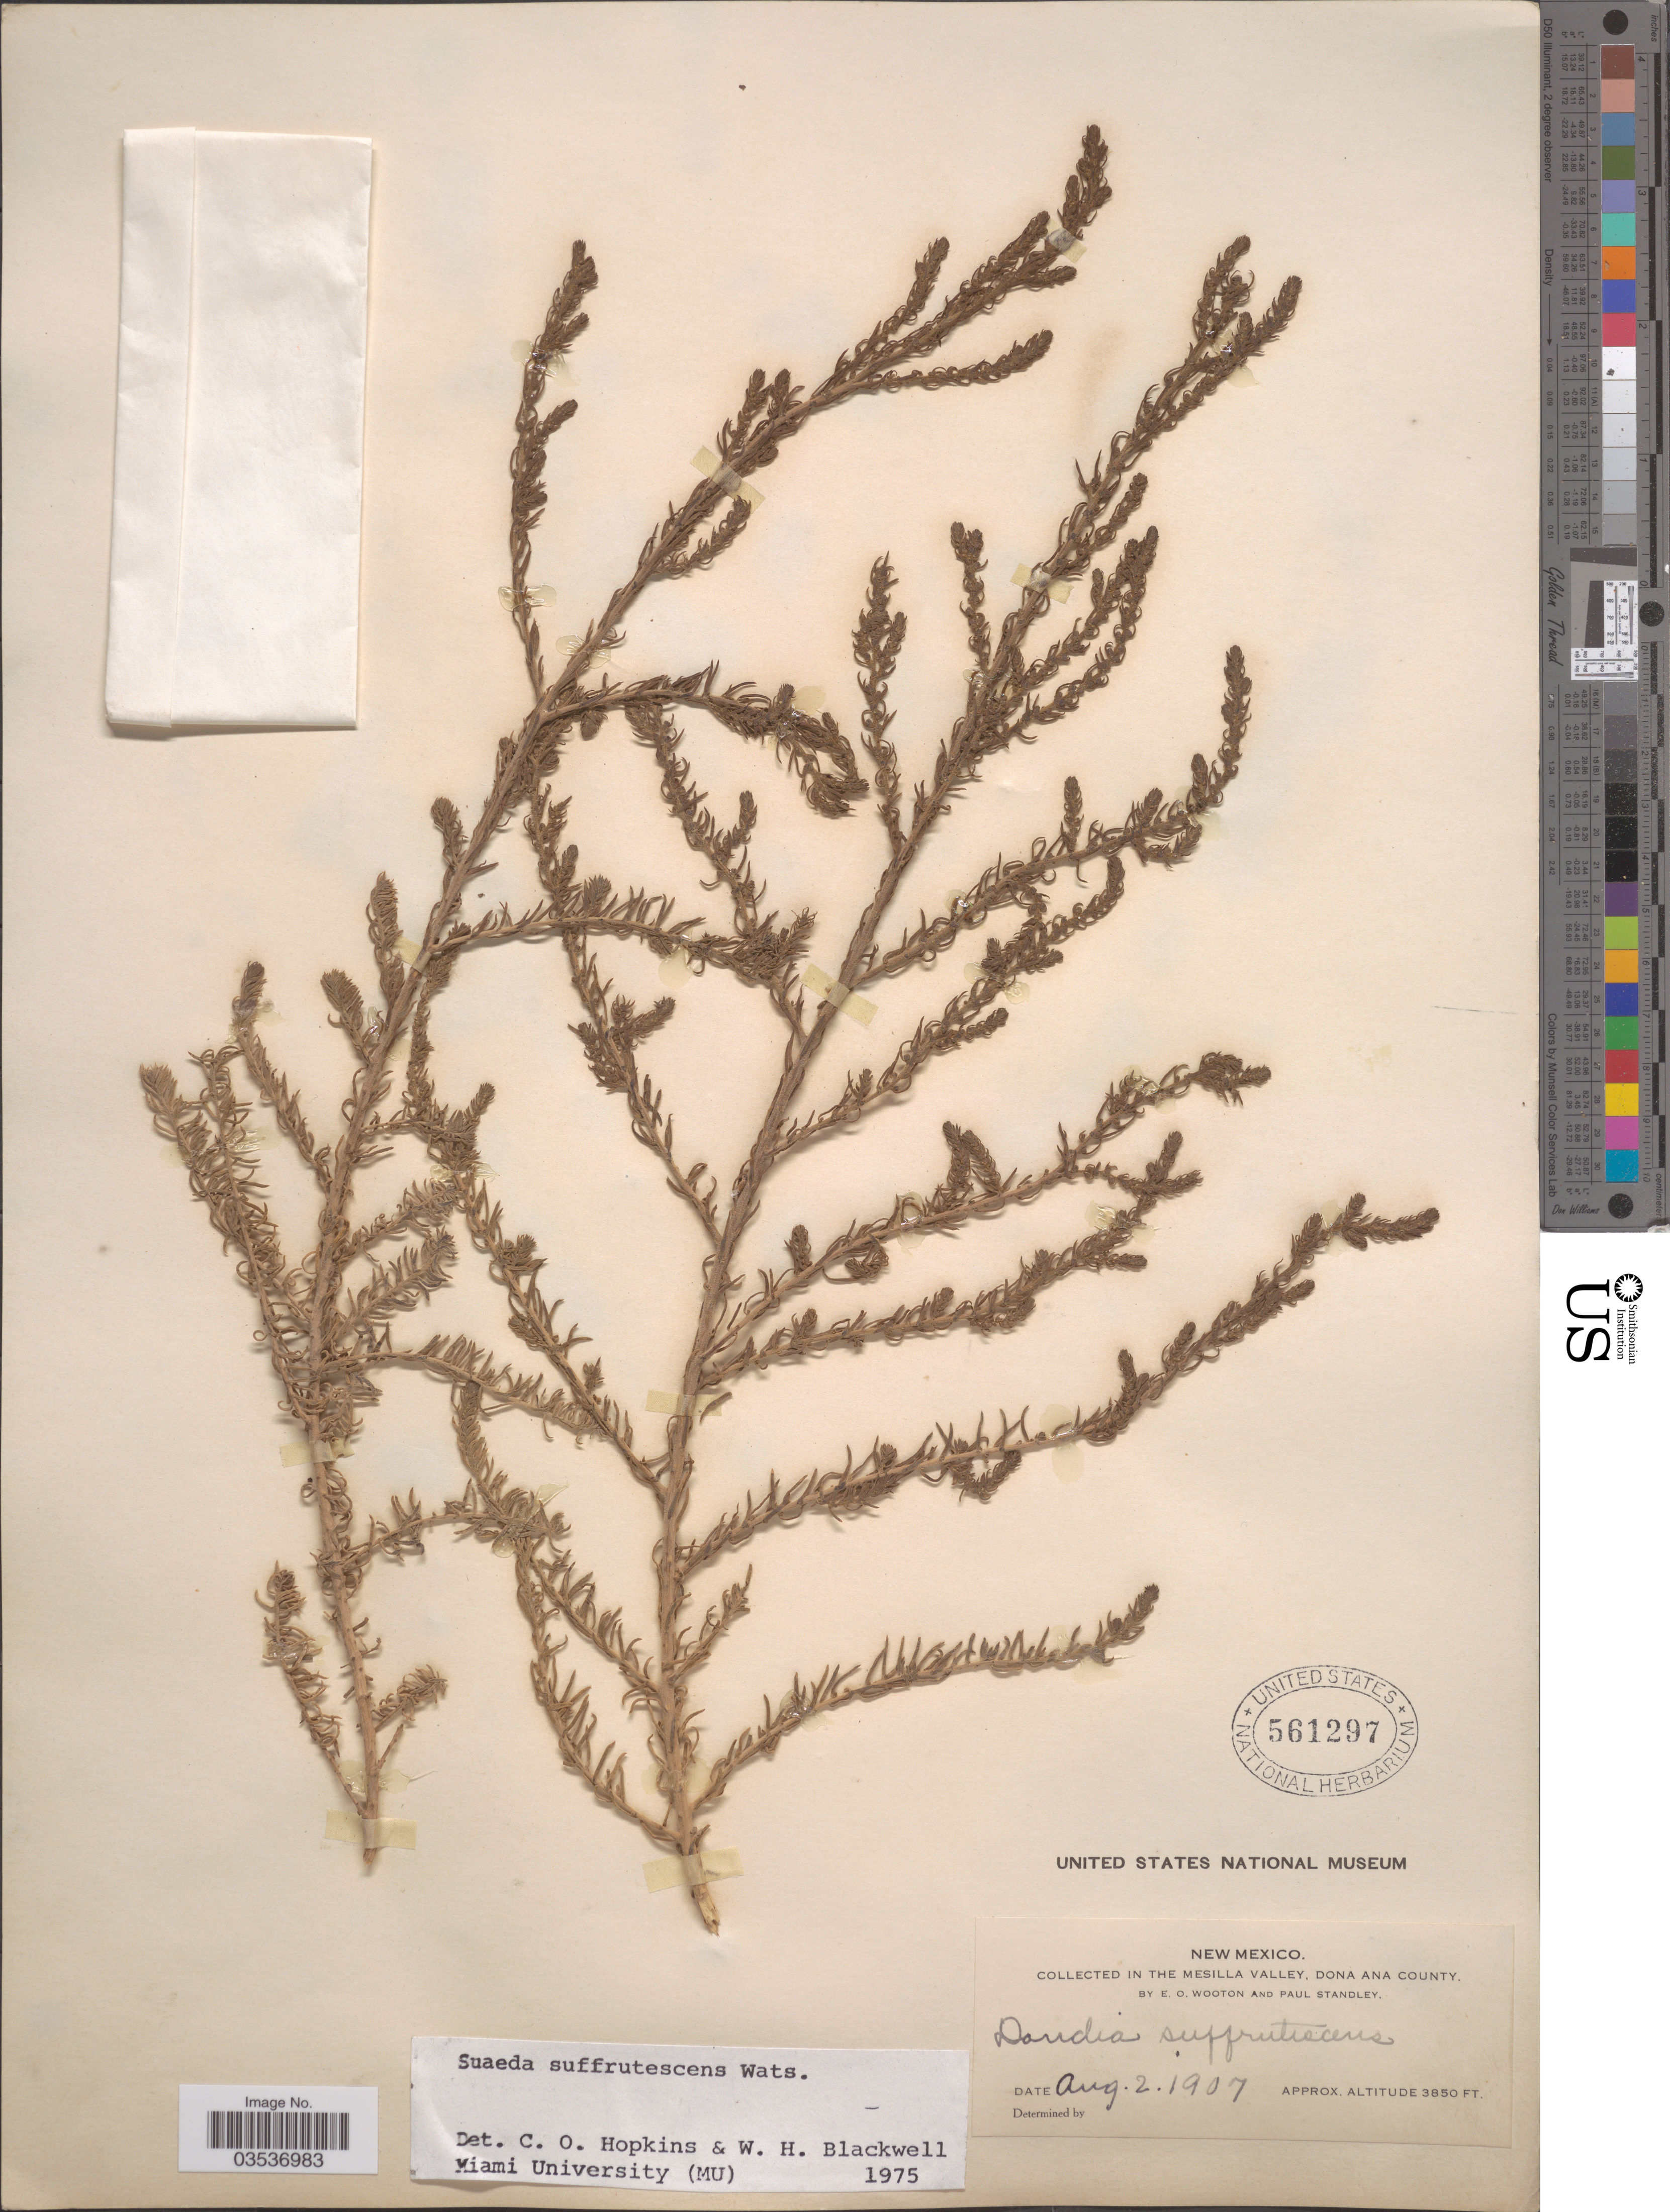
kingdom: Plantae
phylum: Tracheophyta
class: Magnoliopsida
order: Caryophyllales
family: Amaranthaceae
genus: Suaeda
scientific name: Suaeda suffrutescens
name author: S. Watson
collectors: E. O. Wooton & P. C. Standley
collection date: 1907-08-02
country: United States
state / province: New Mexico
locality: In the Mesilla Valley, Dona Ana County.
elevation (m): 1173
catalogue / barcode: US 561297